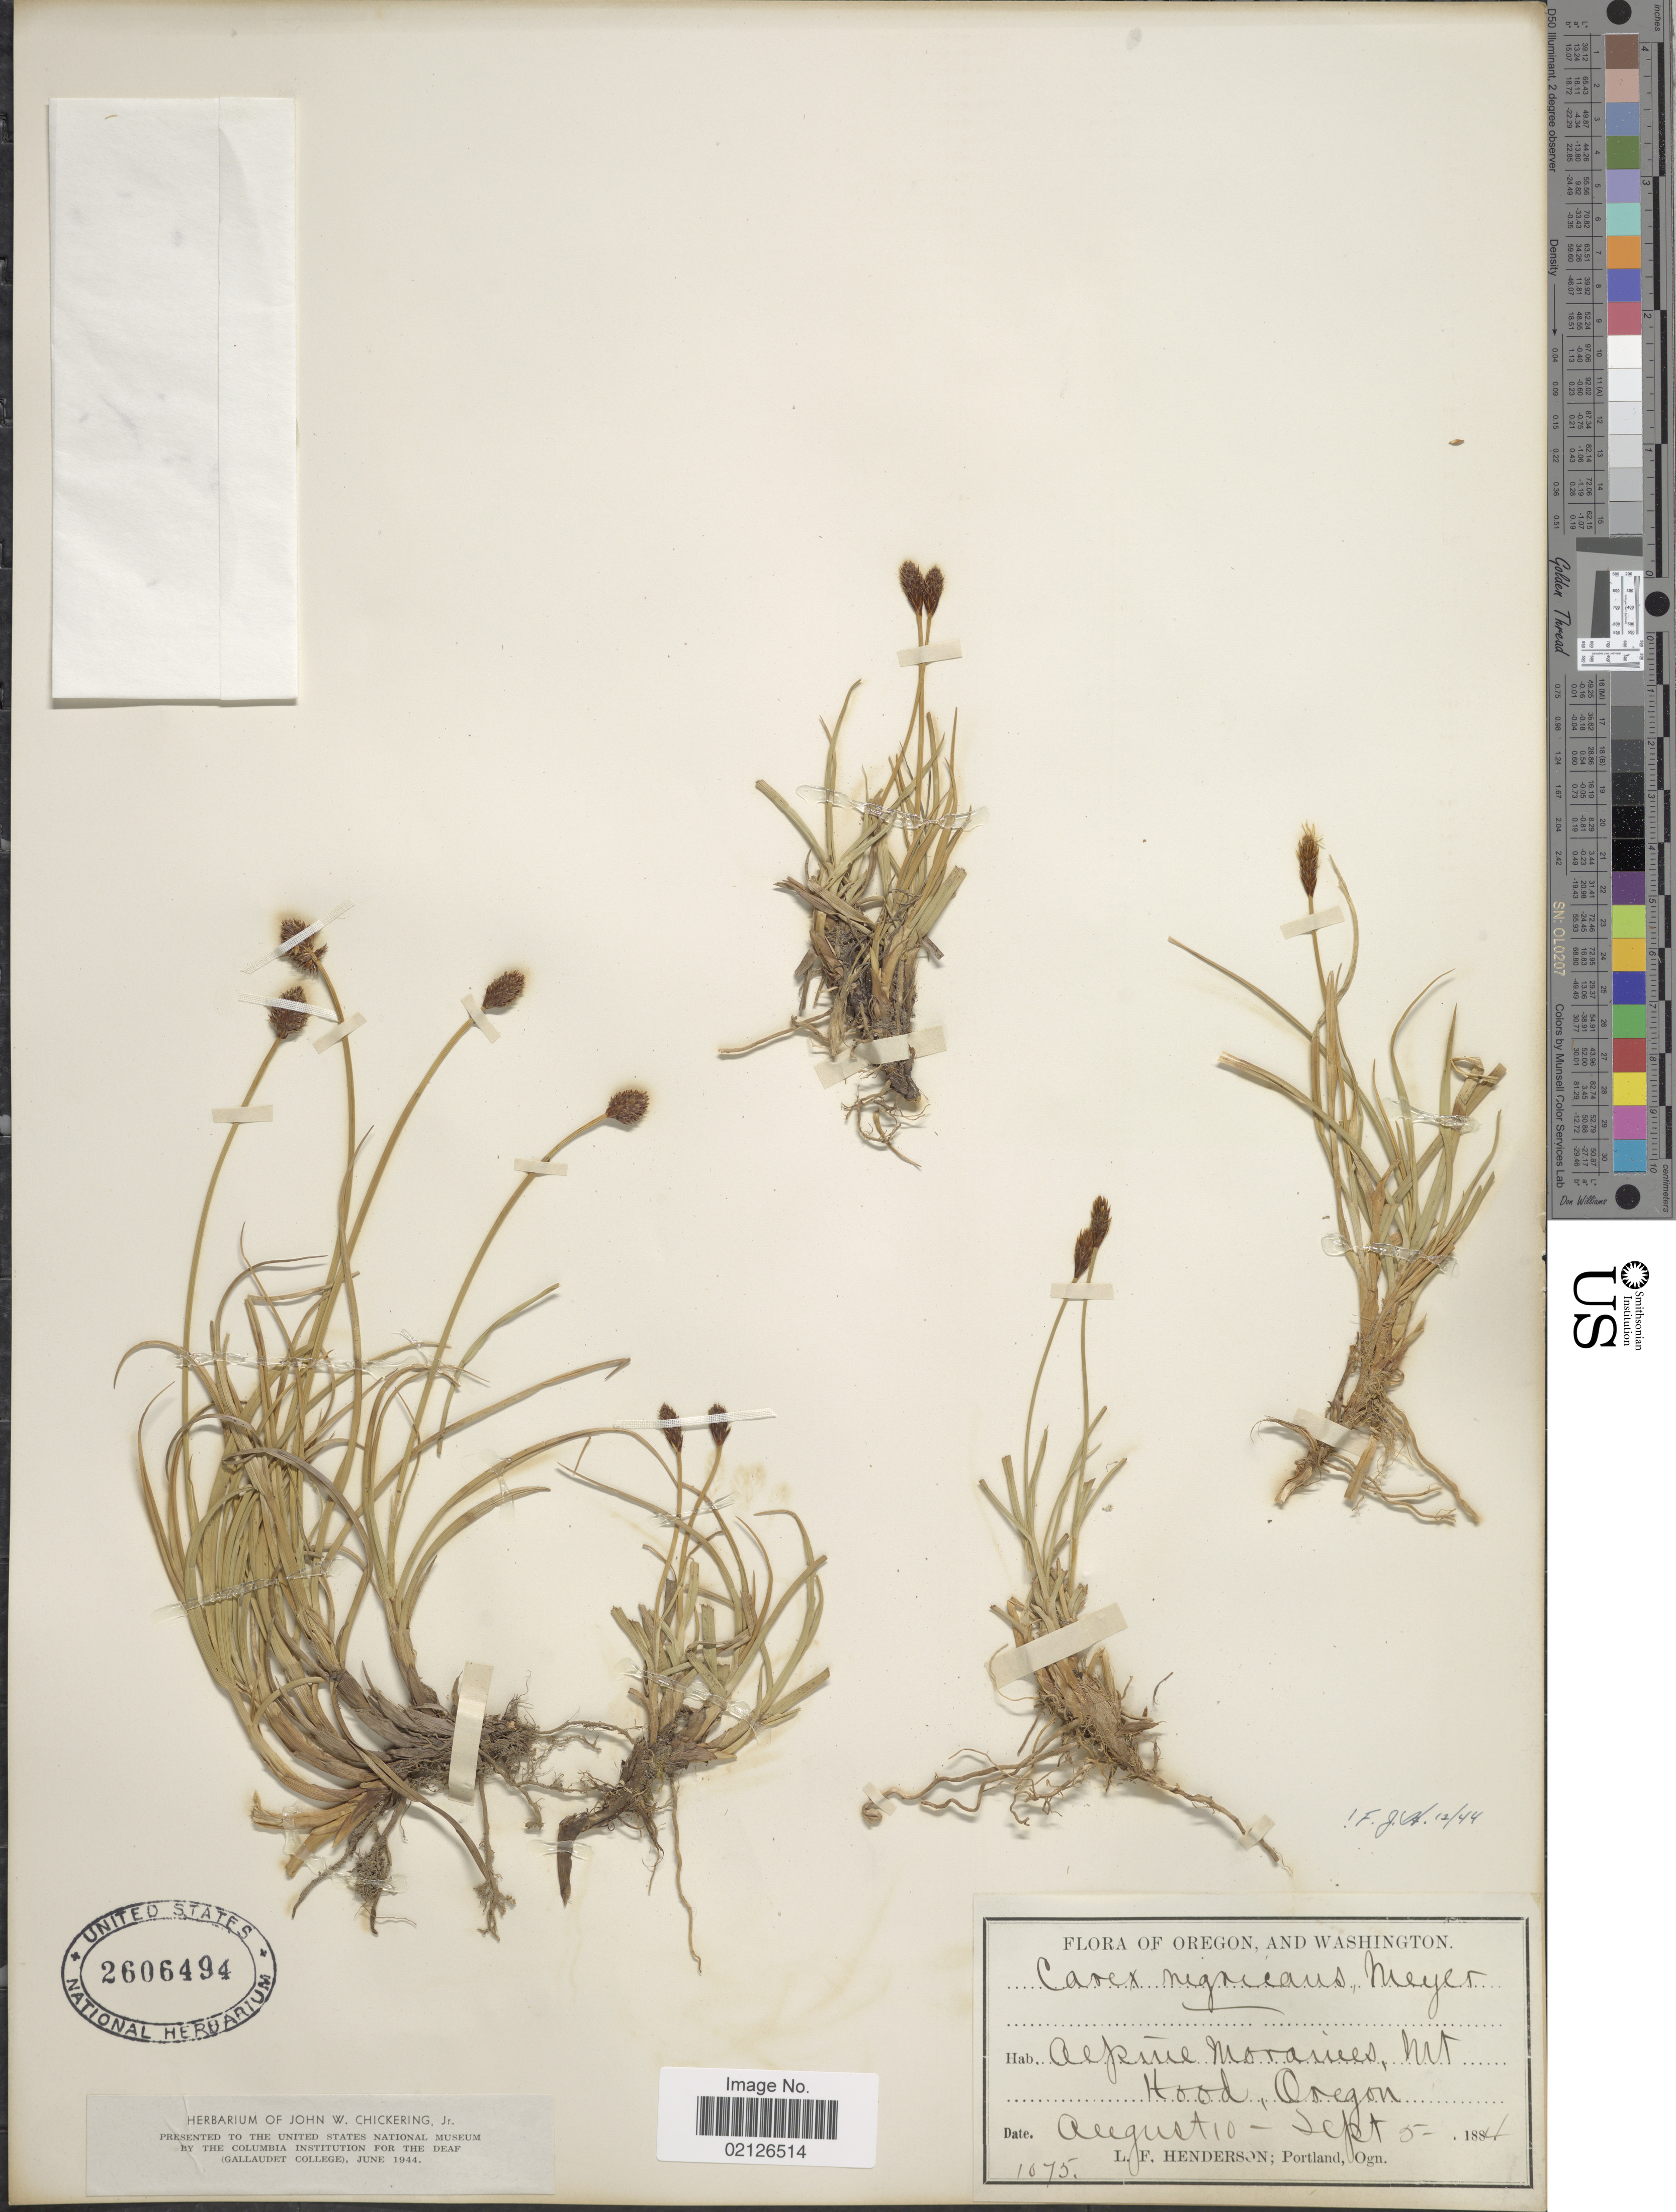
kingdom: Plantae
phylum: Tracheophyta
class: Liliopsida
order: Poales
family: Cyperaceae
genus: Carex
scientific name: Carex nigricans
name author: C.A. Mey.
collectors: L. Henderson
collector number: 1075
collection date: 1884-09-05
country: United States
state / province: Oregon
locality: Alpine Morariees, Mt. Hood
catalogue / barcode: US 2606494